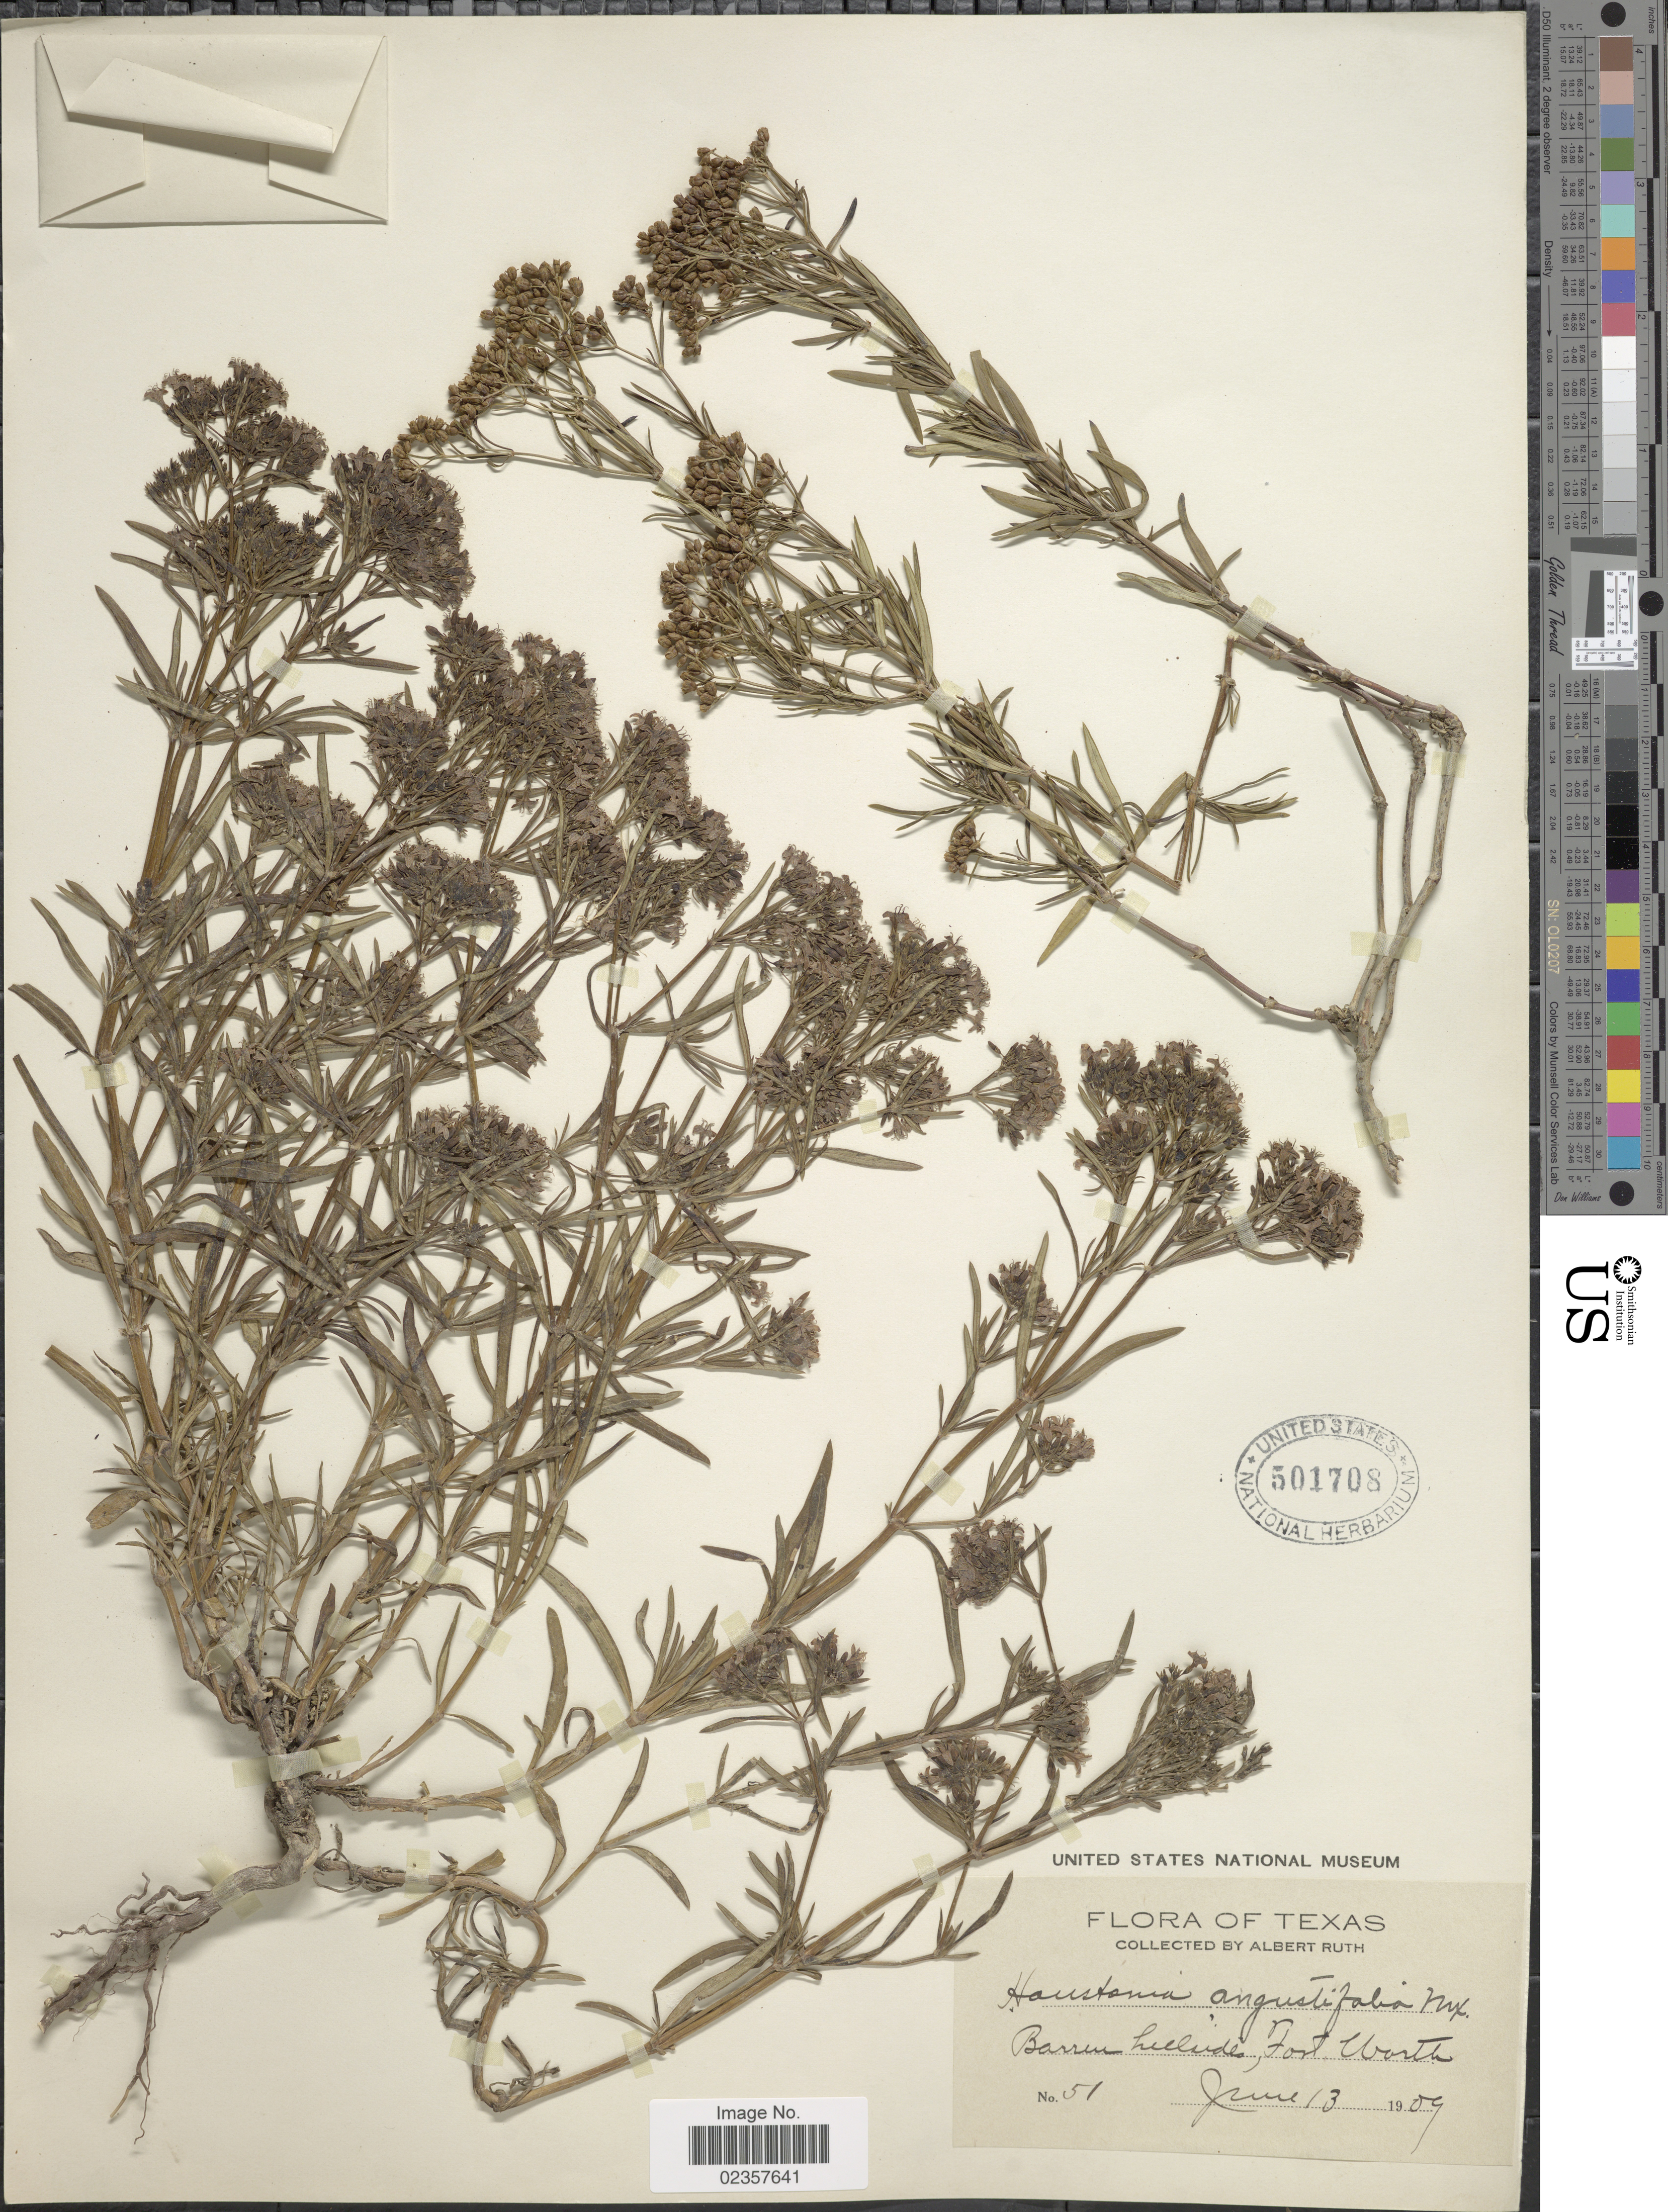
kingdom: Plantae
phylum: Tracheophyta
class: Magnoliopsida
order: Gentianales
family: Rubiaceae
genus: Houstonia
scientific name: Houstonia nigricans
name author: (Lam.) Fernald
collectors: A. Ruth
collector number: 51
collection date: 1909-06-13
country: United States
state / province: Texas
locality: Fort Worth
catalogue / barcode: US 501708